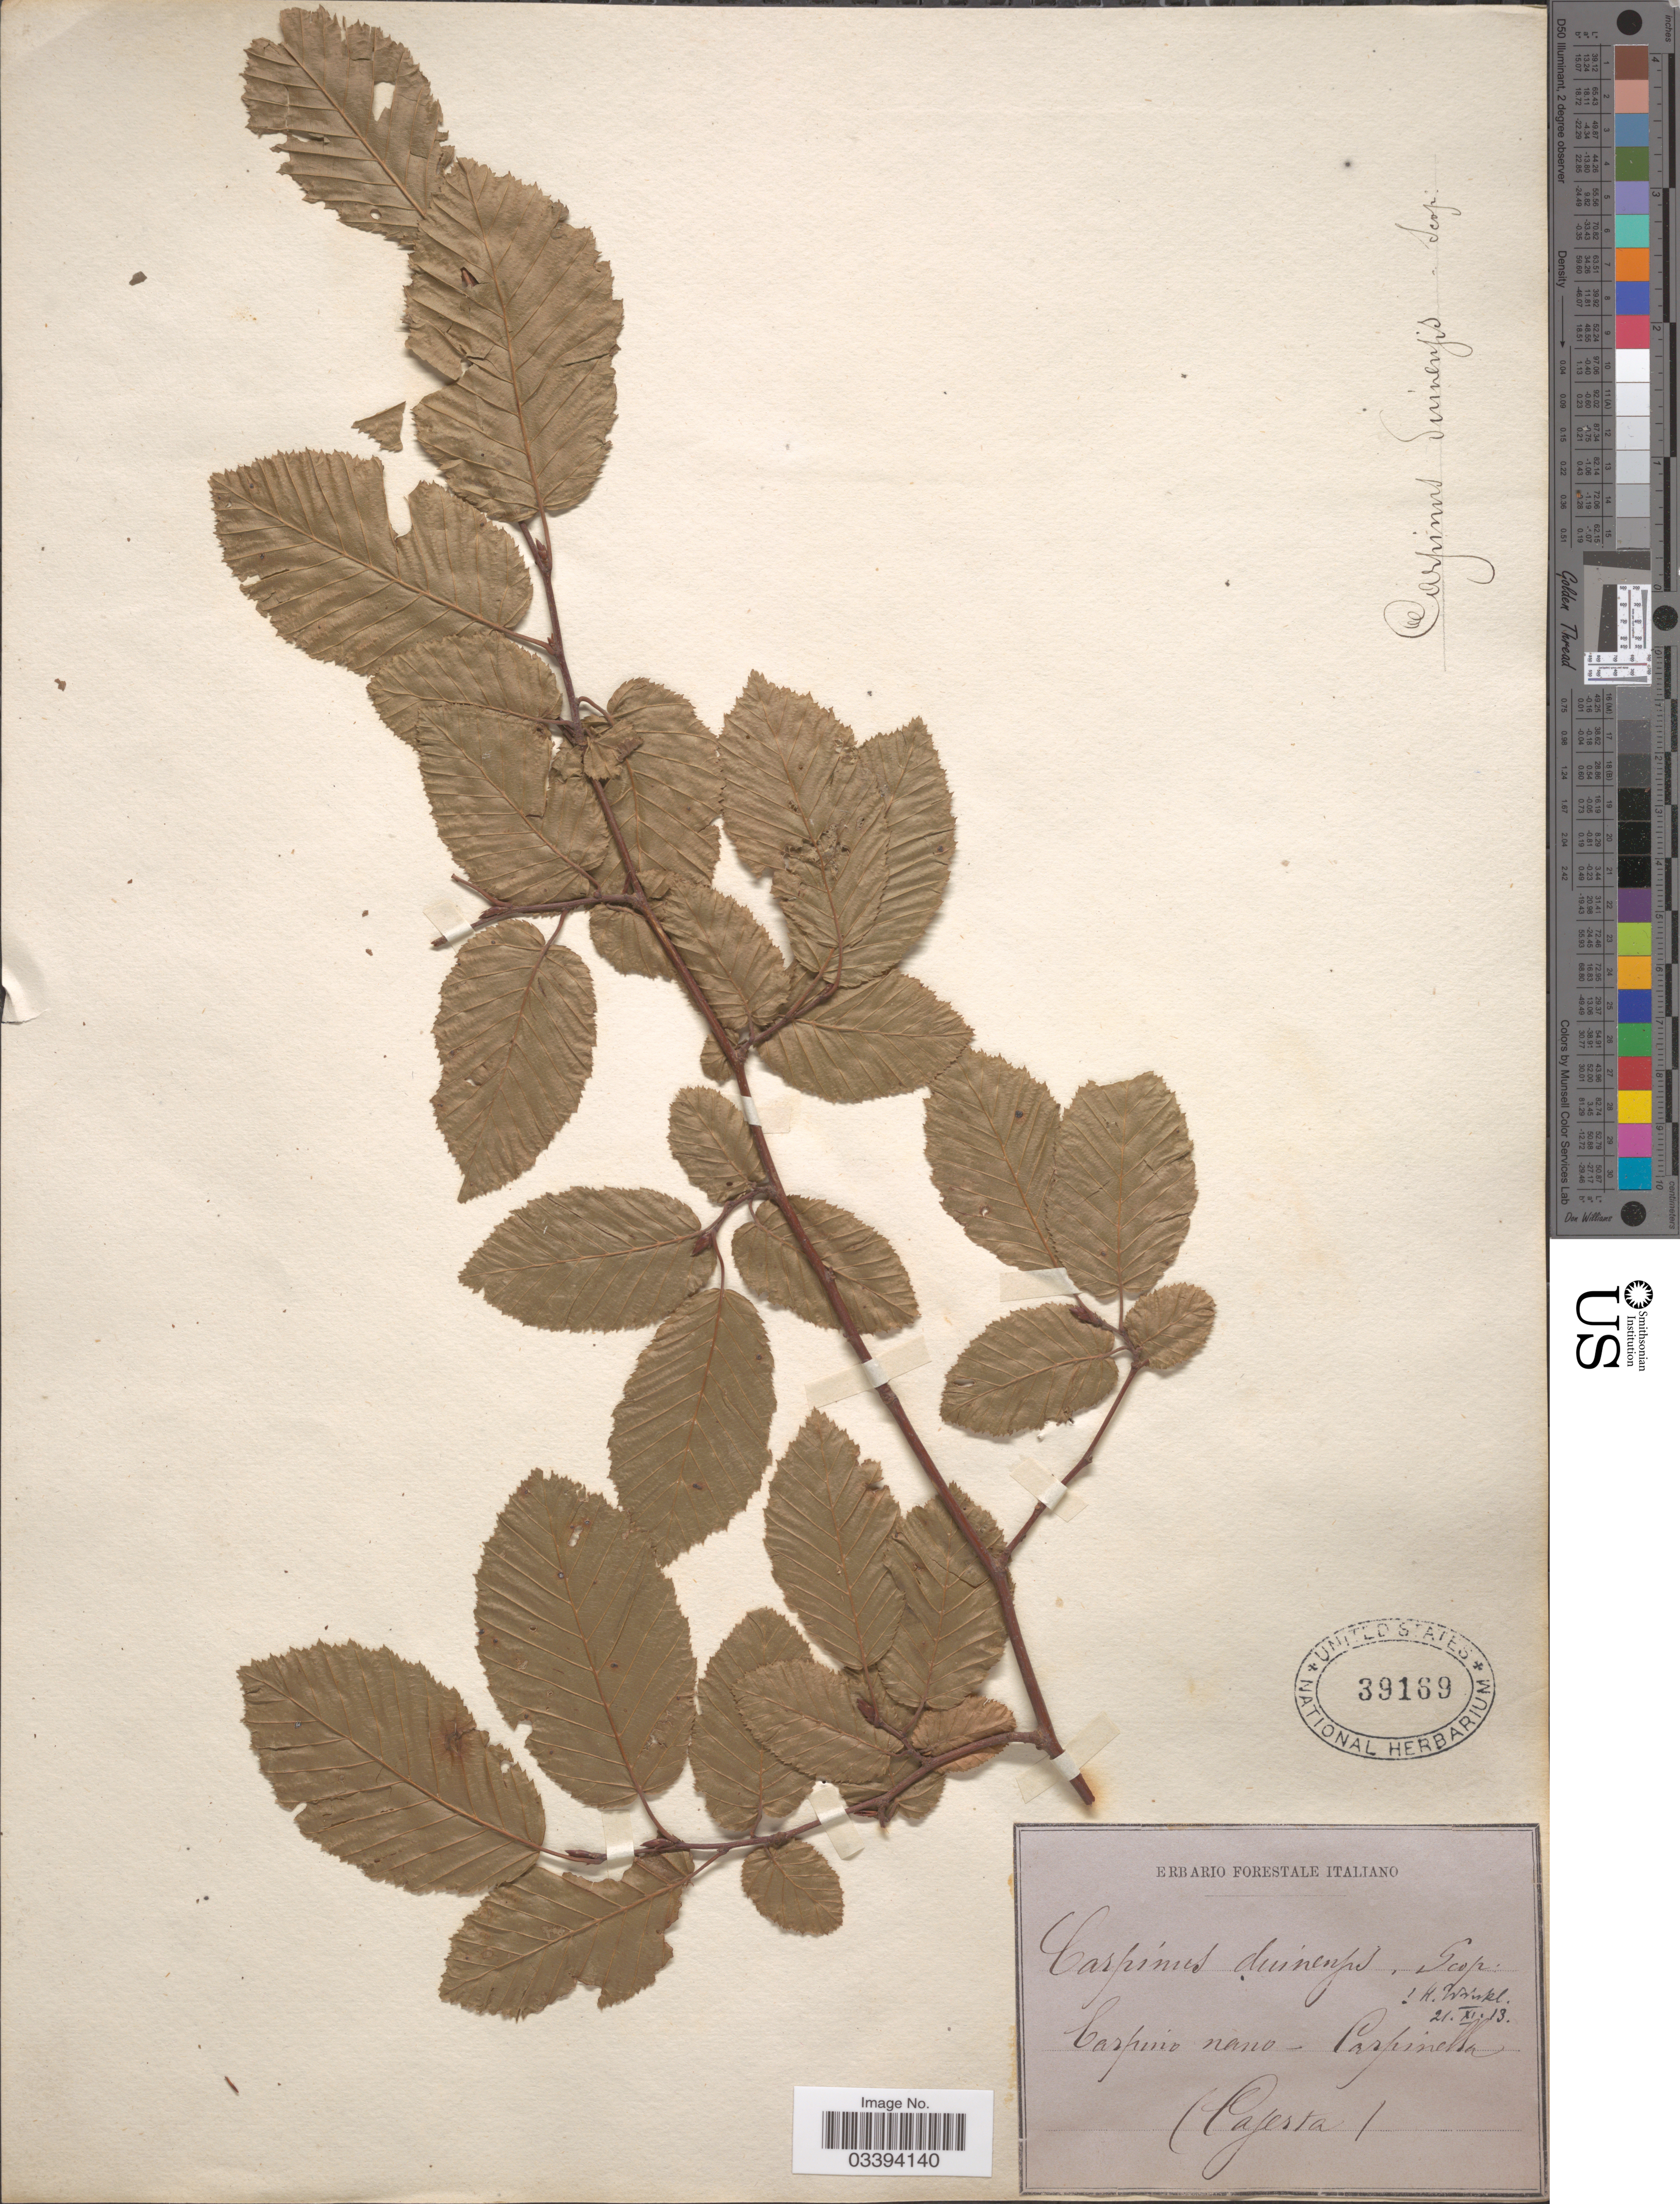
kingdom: Plantae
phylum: Tracheophyta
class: Magnoliopsida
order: Fagales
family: Betulaceae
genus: Carpinus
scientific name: Carpinus orientalis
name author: Mill.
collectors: Ex herb. Forestale Italiano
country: Italy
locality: Carpino nano-Carpinella (Cajesta) [unsure placement].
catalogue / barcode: US 39169